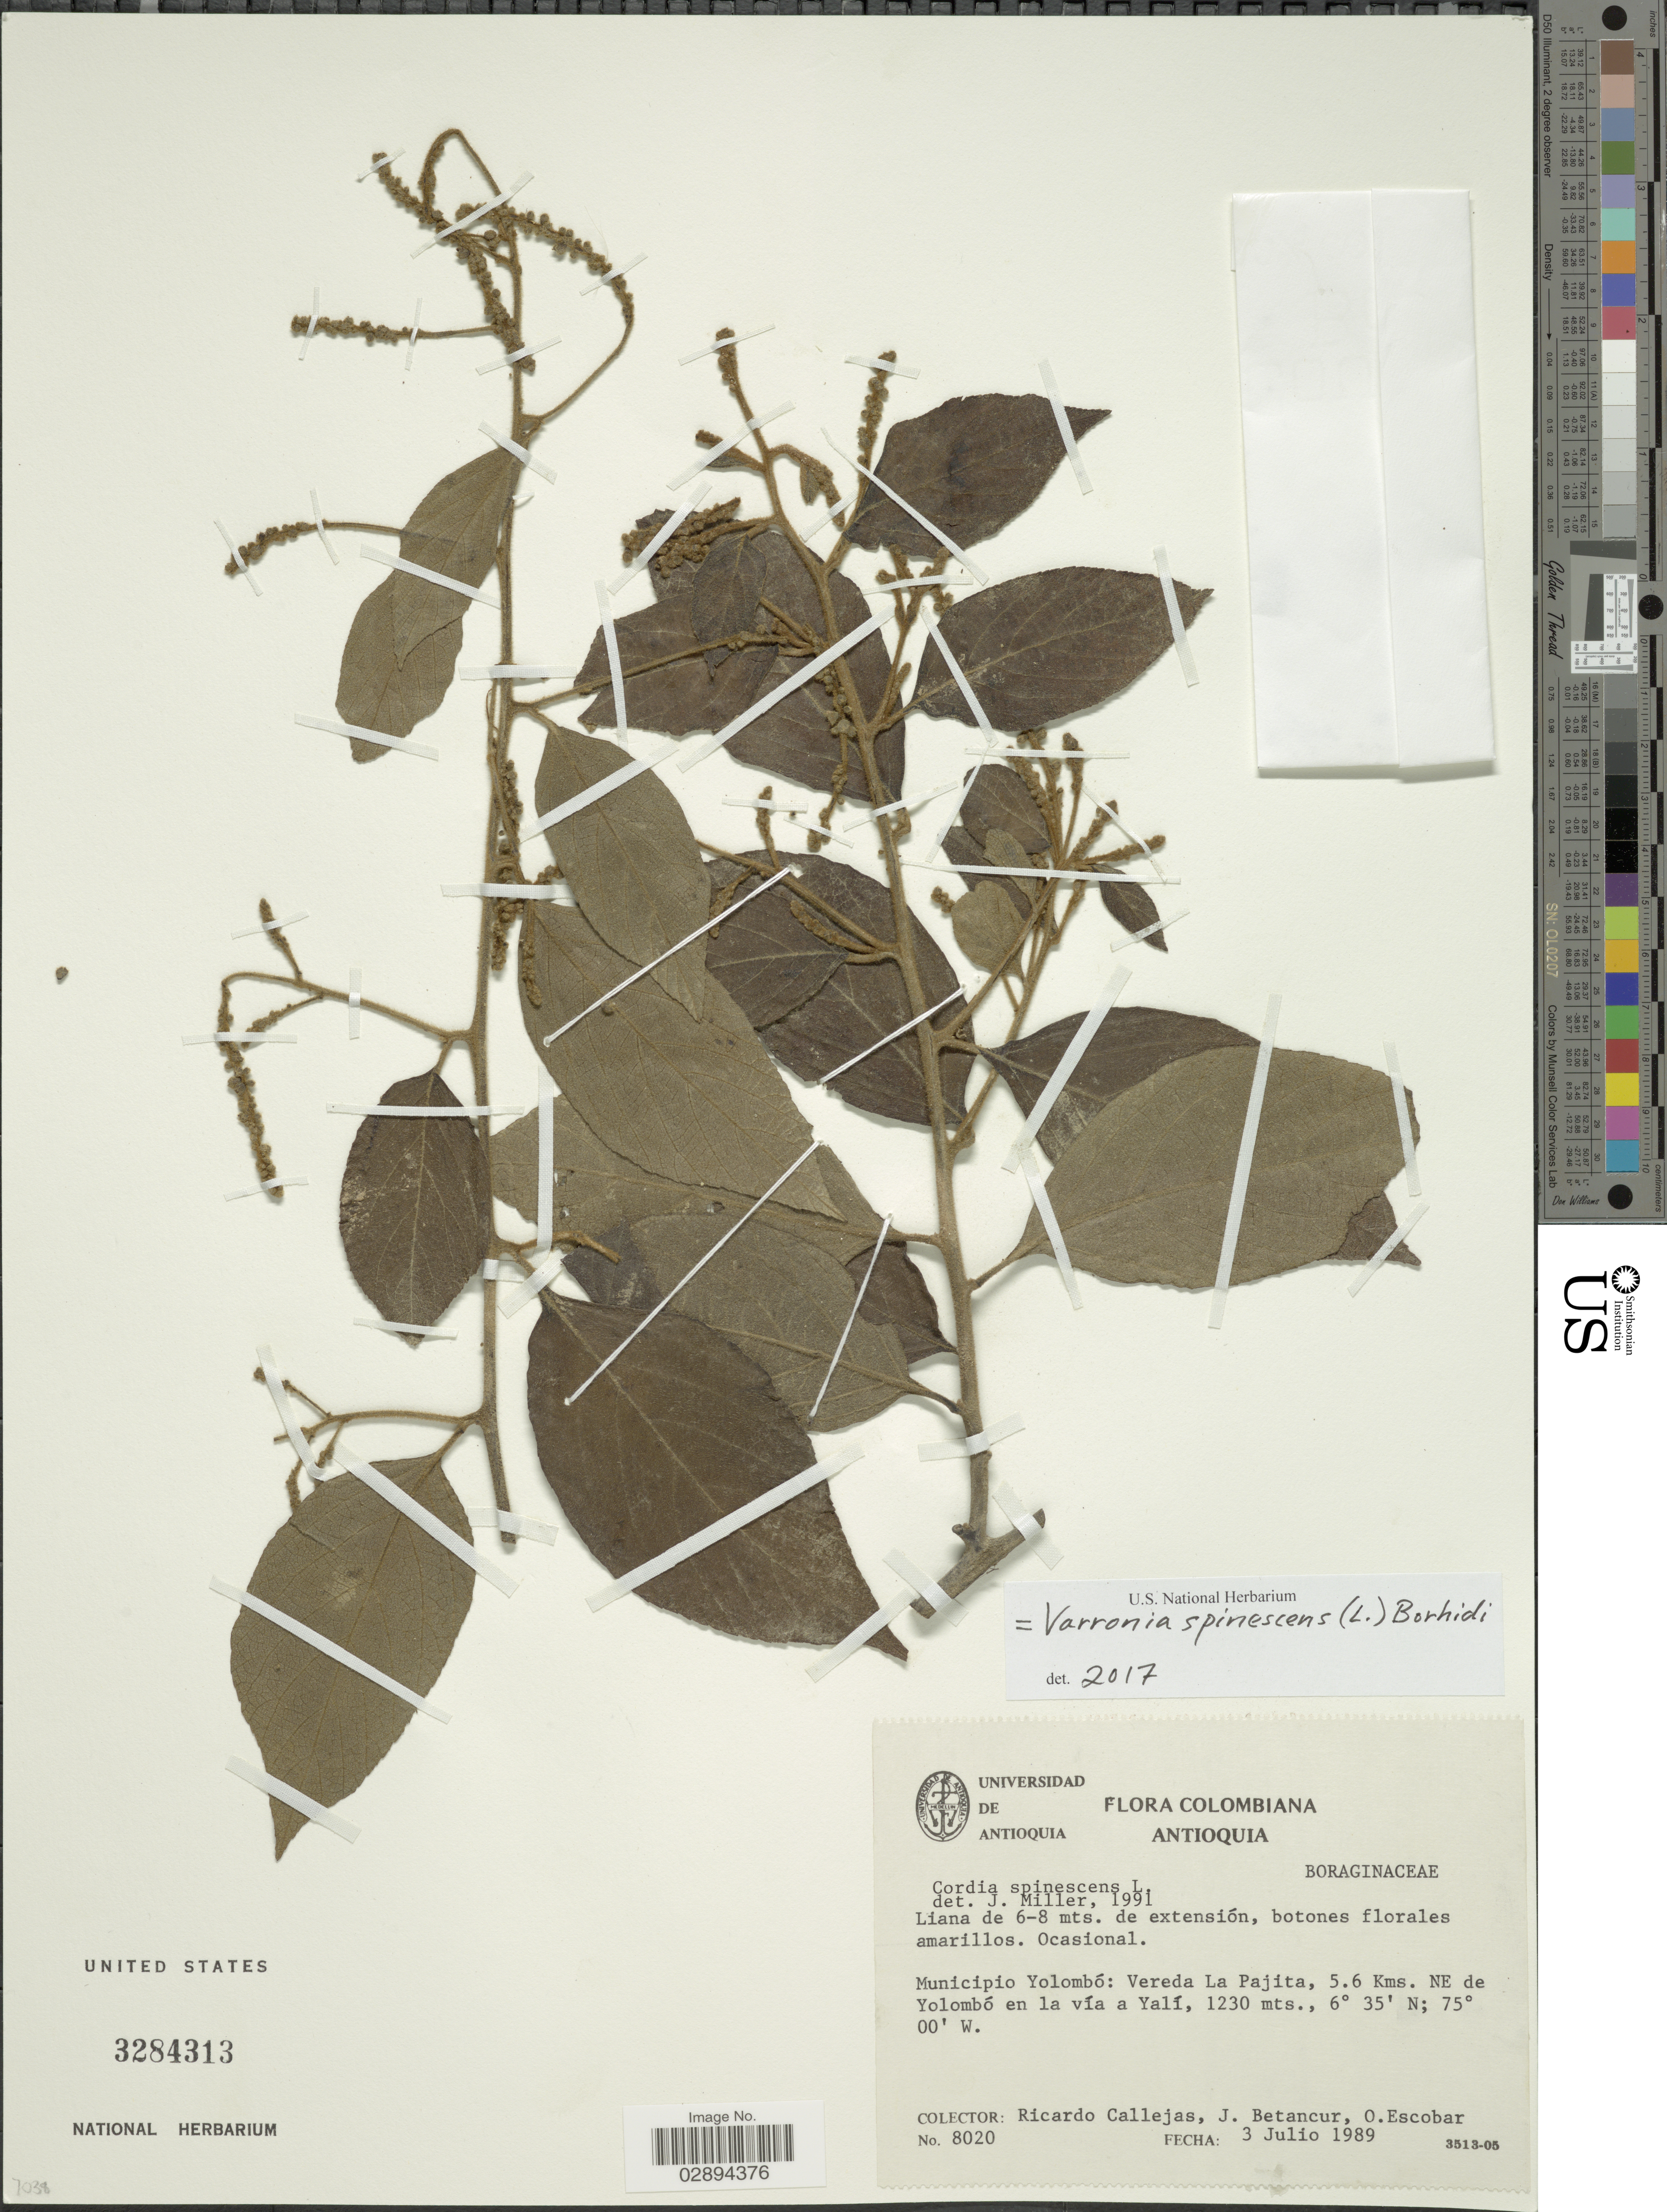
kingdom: Plantae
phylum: Tracheophyta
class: Magnoliopsida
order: Boraginales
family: Cordiaceae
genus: Varronia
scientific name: Varronia spinescens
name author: (L.) Borhidi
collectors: R. Callejas, J. Betancur & O. Escobar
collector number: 8020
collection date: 1989-07-03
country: Colombia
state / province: Antioquia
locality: Municipio Yolombó, Vereda La Pajita, 5.6 Kms. NE de Yolombó en la vía a Yalí.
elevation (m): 1230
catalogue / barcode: US 3284313